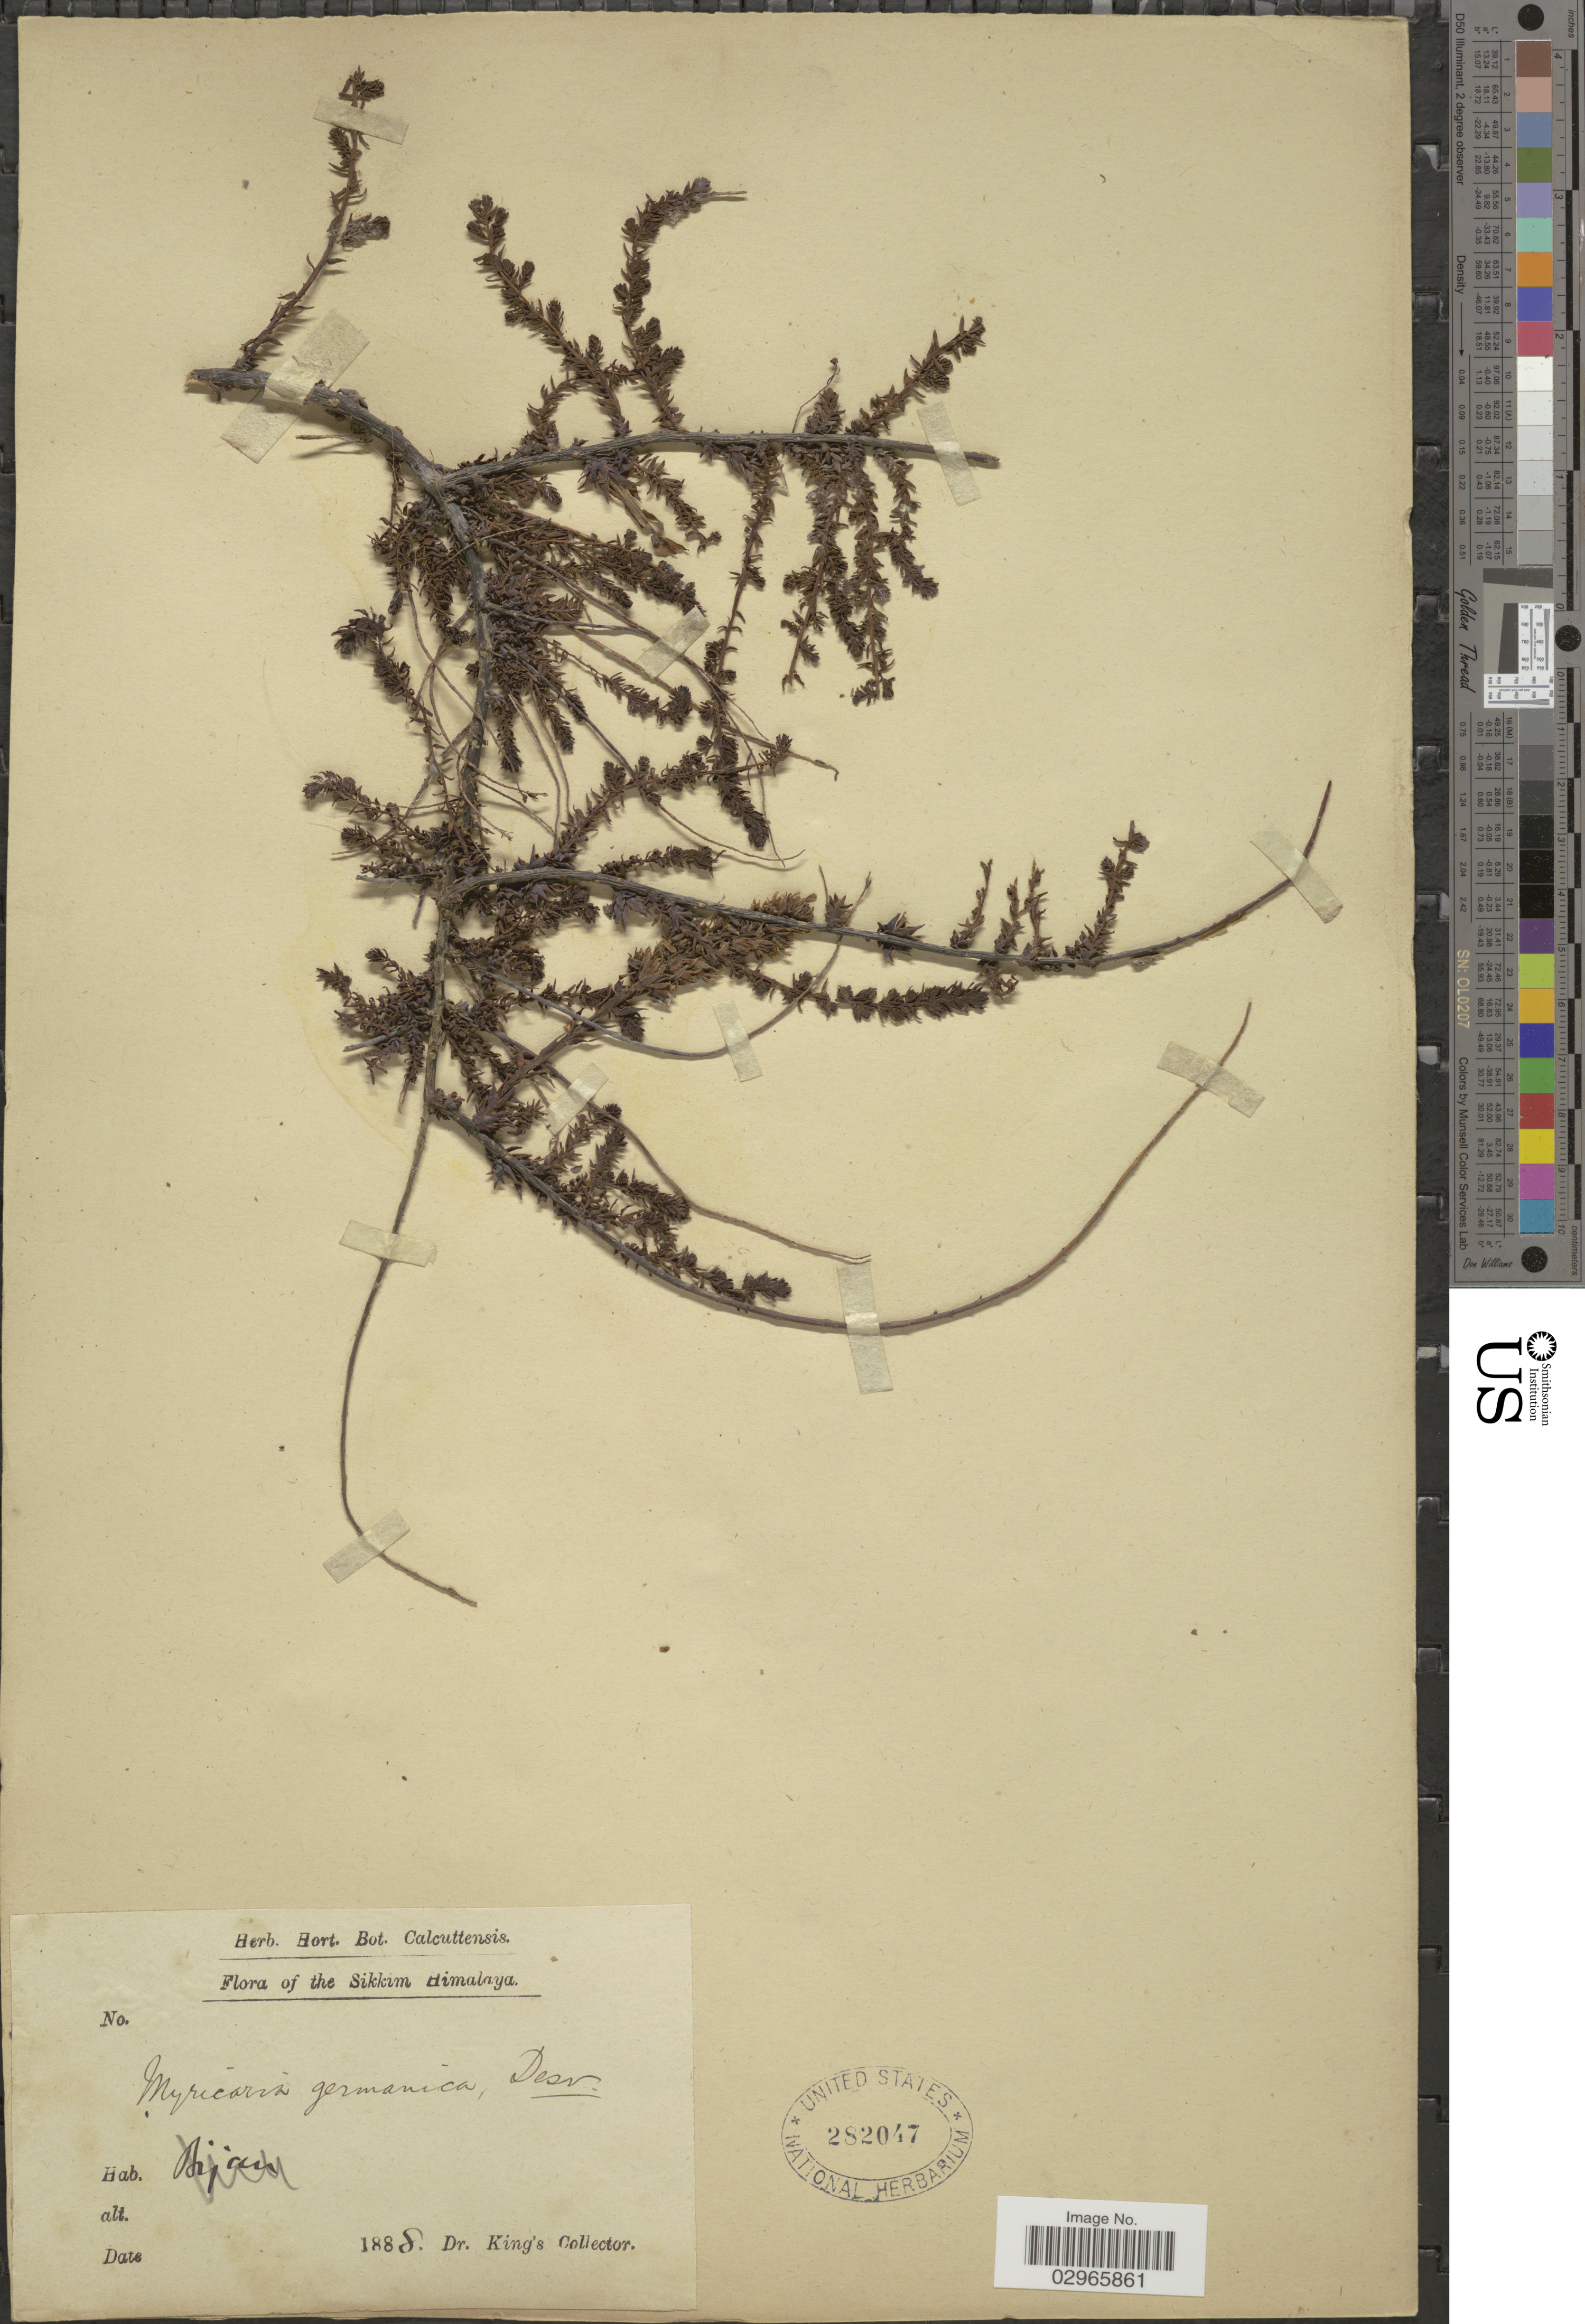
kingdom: Plantae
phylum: Tracheophyta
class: Magnoliopsida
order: Caryophyllales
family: Tamaricaceae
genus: Myricaria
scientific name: Myricaria germanica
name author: (L.) Desv.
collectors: Dr. King's collector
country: India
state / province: Sikkim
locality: Himalaya.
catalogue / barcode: US 282047